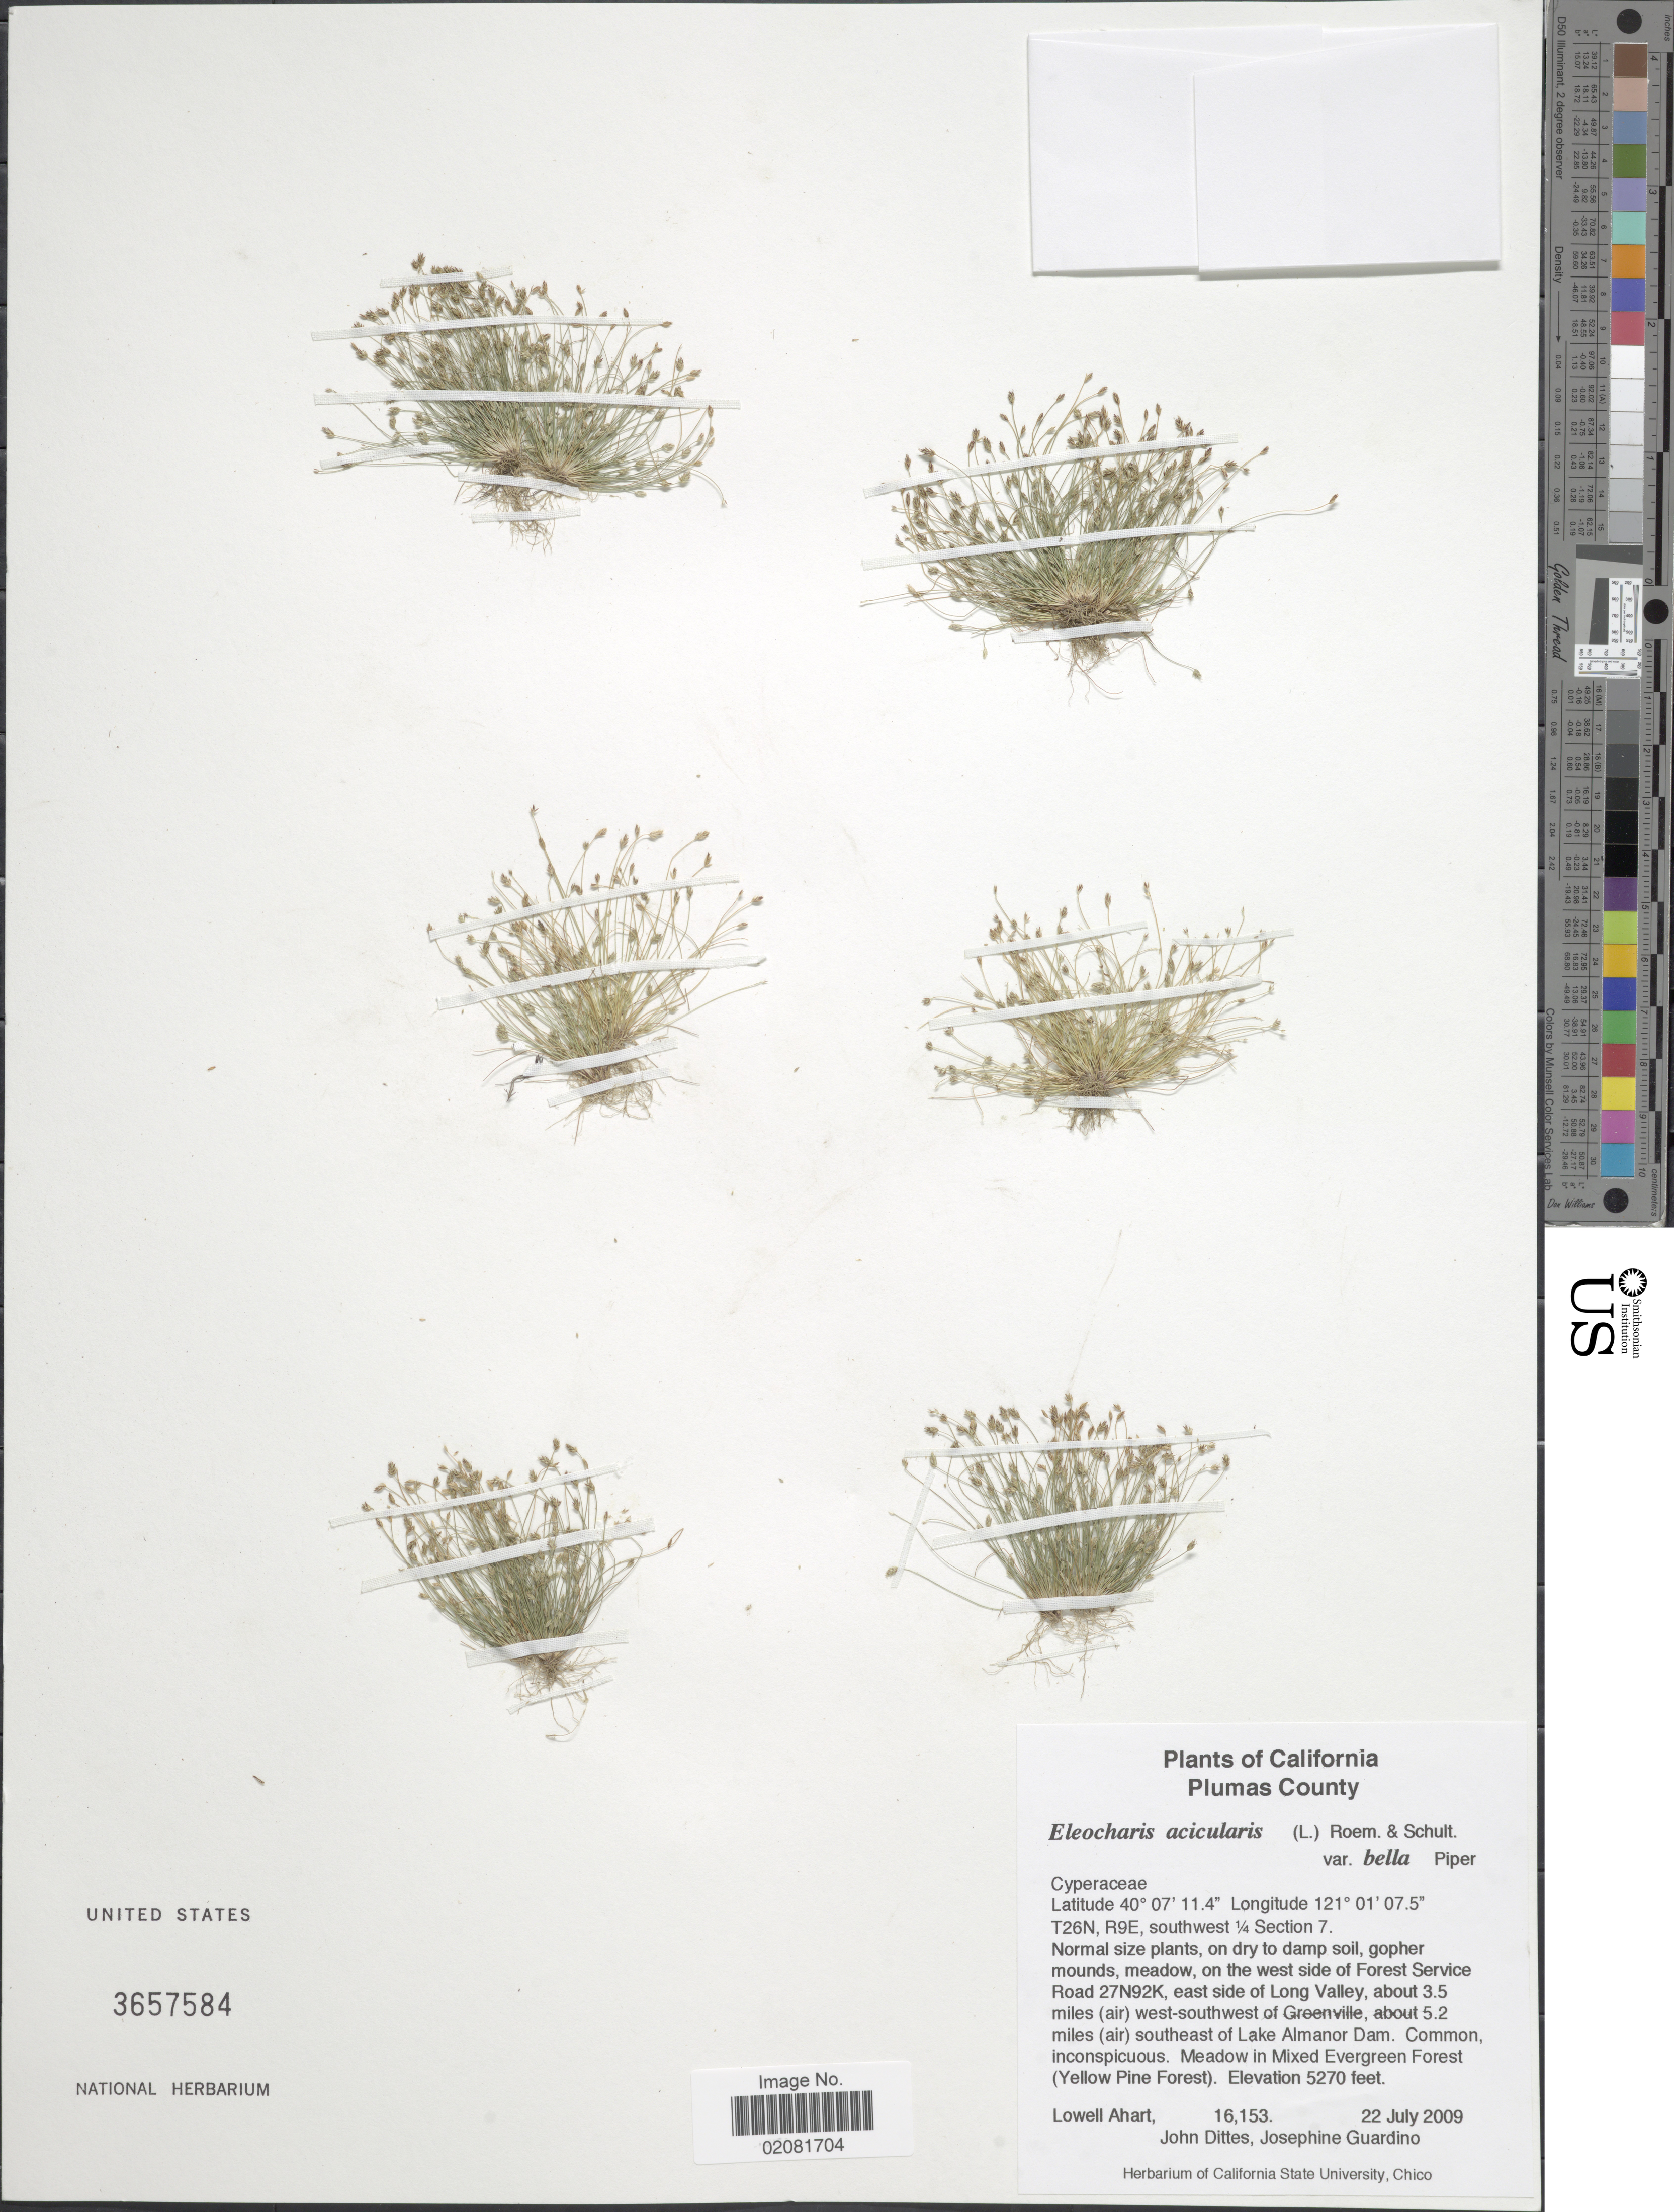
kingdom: Plantae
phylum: Tracheophyta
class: Liliopsida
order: Poales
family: Cyperaceae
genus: Eleocharis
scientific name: Eleocharis acicularis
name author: (L.) Roem. & Schult.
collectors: L. Ahart, J. Dittes & J. Guardino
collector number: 16153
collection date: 2009-07-22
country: United States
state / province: California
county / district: Plumas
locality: Plumas County. On the west side of Forest Service Road 27N92K, east side of Long Valley, about 3.5 miles (air) west-southwest of Greenville, about 5.2 miles (air) southeast of Lake Almanor Dam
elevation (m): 1606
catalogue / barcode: US 3657584